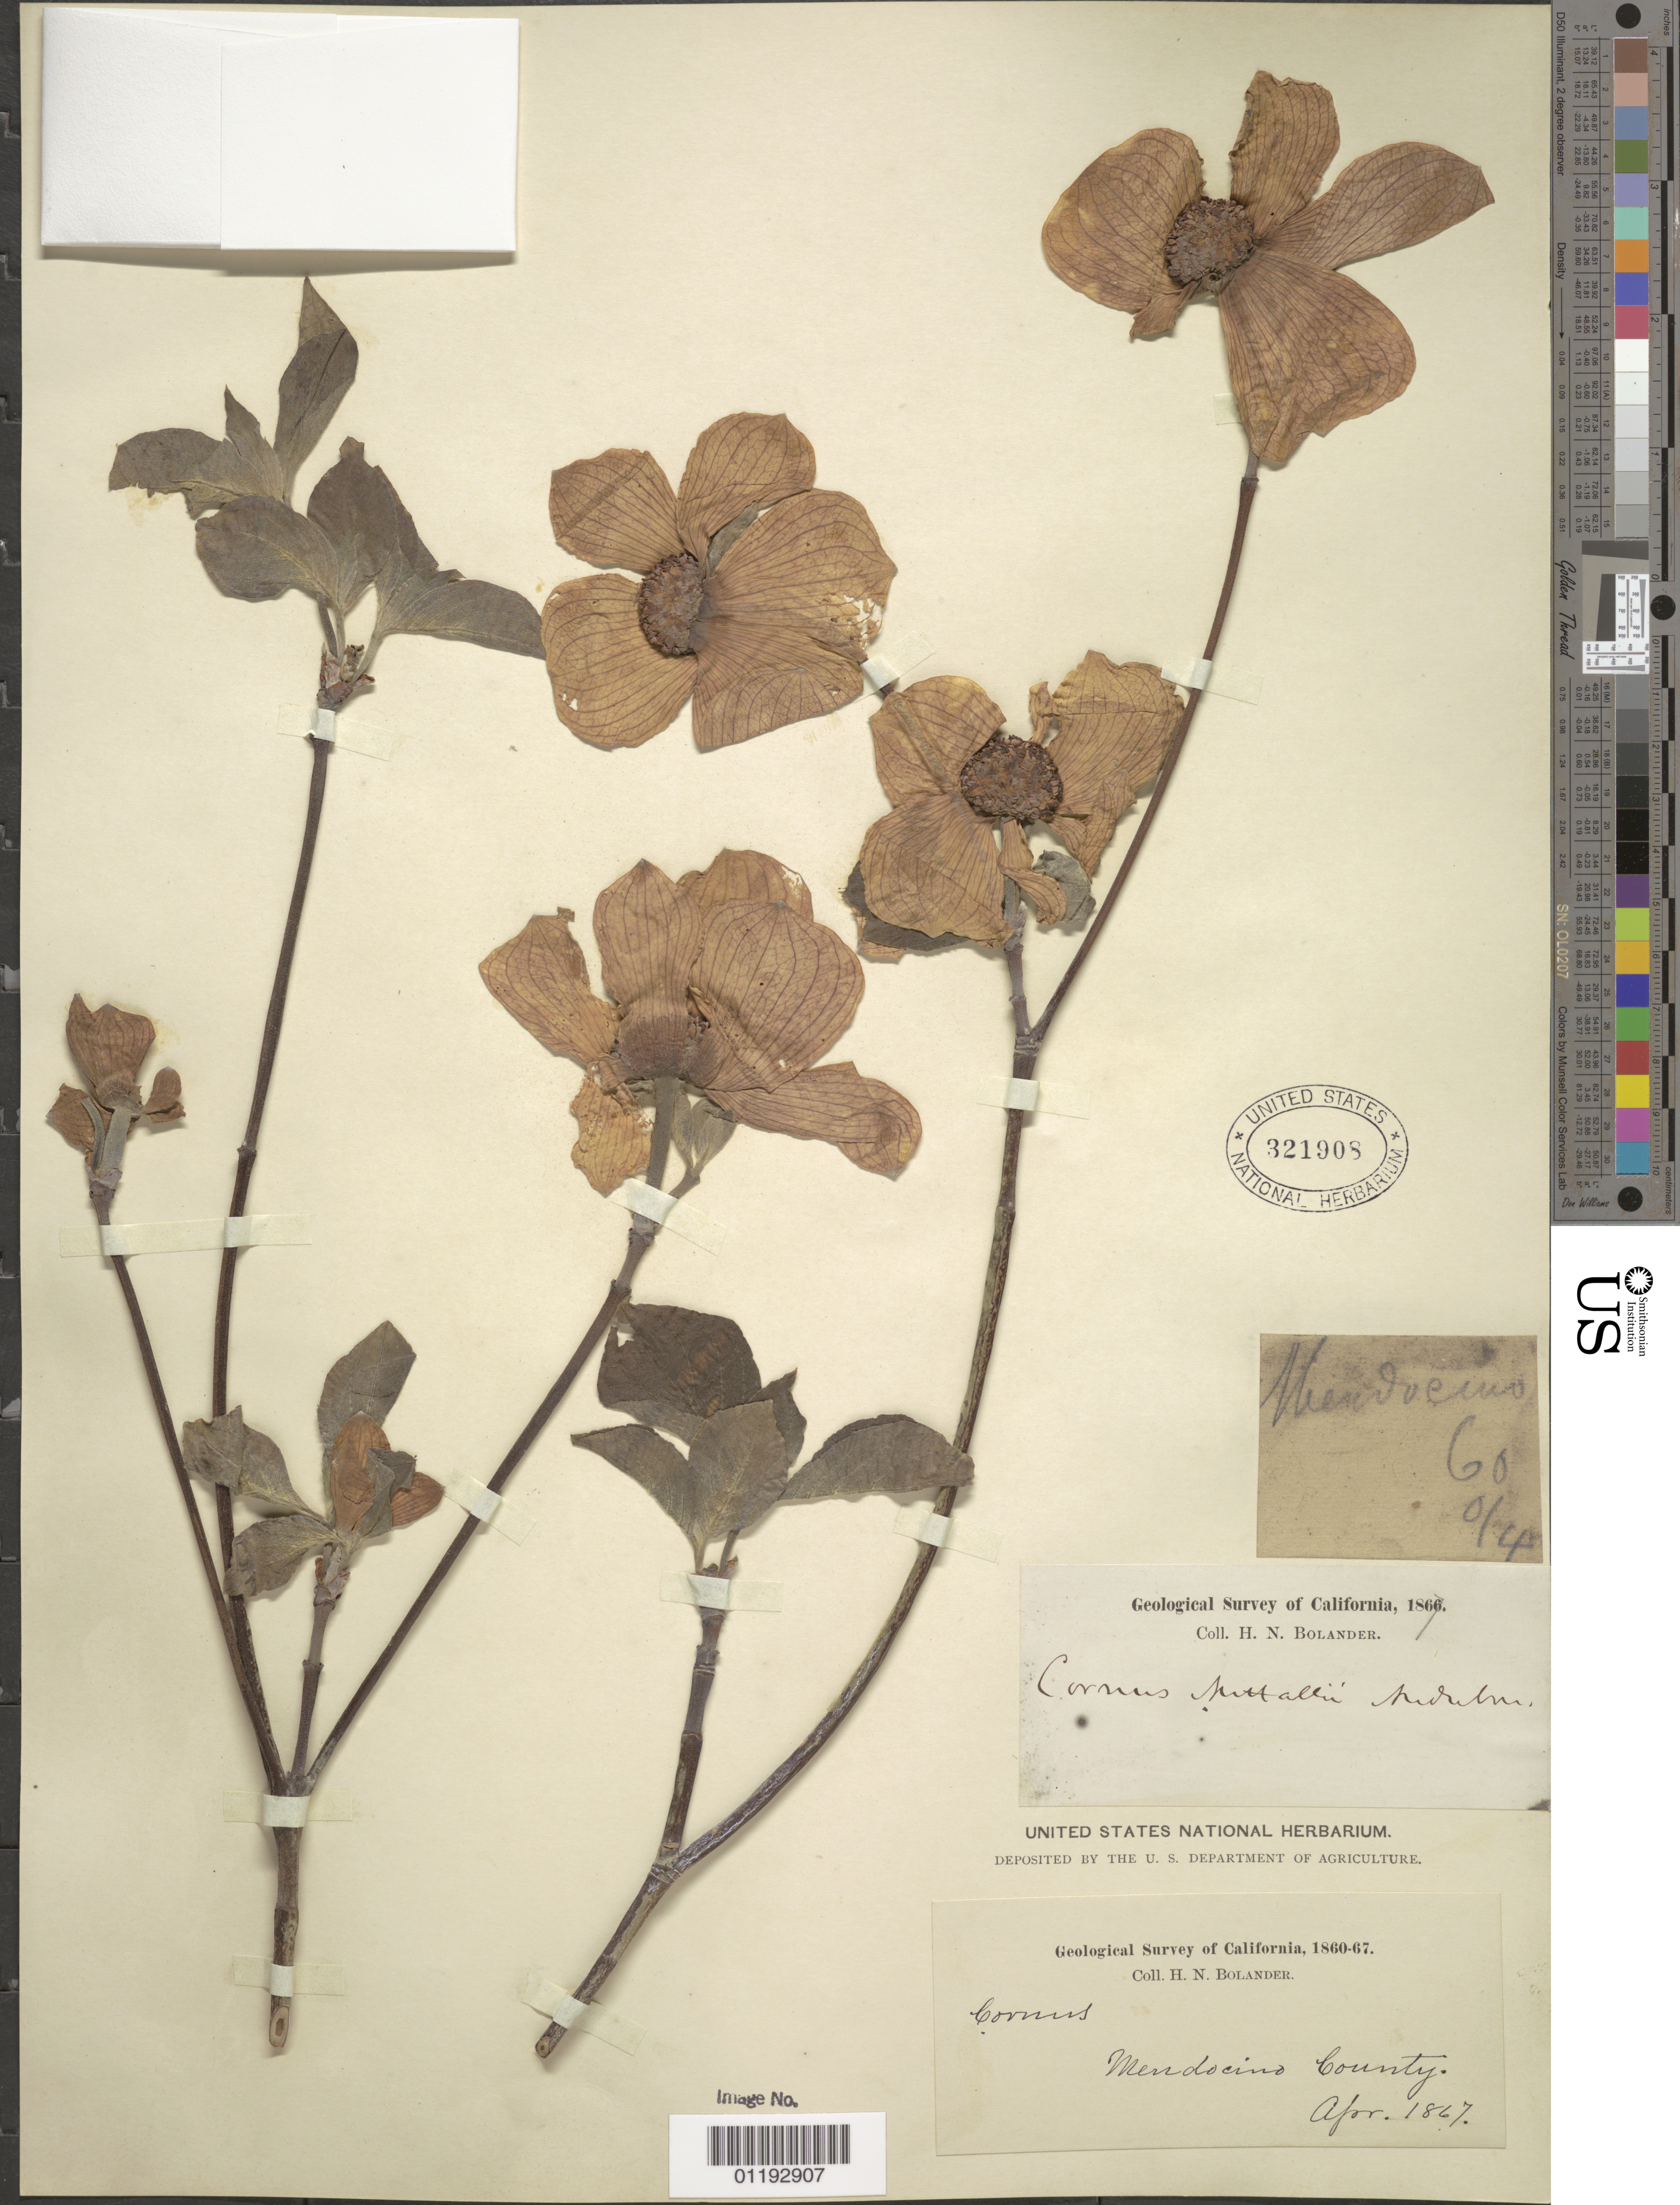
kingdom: Plantae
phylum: Tracheophyta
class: Magnoliopsida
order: Cornales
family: Cornaceae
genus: Cornus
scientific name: Cornus nuttallii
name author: Audubon ex Torr. & A. Gray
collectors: H. Bolander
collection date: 1867-04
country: United States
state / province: California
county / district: Mendocino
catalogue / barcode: US 321908